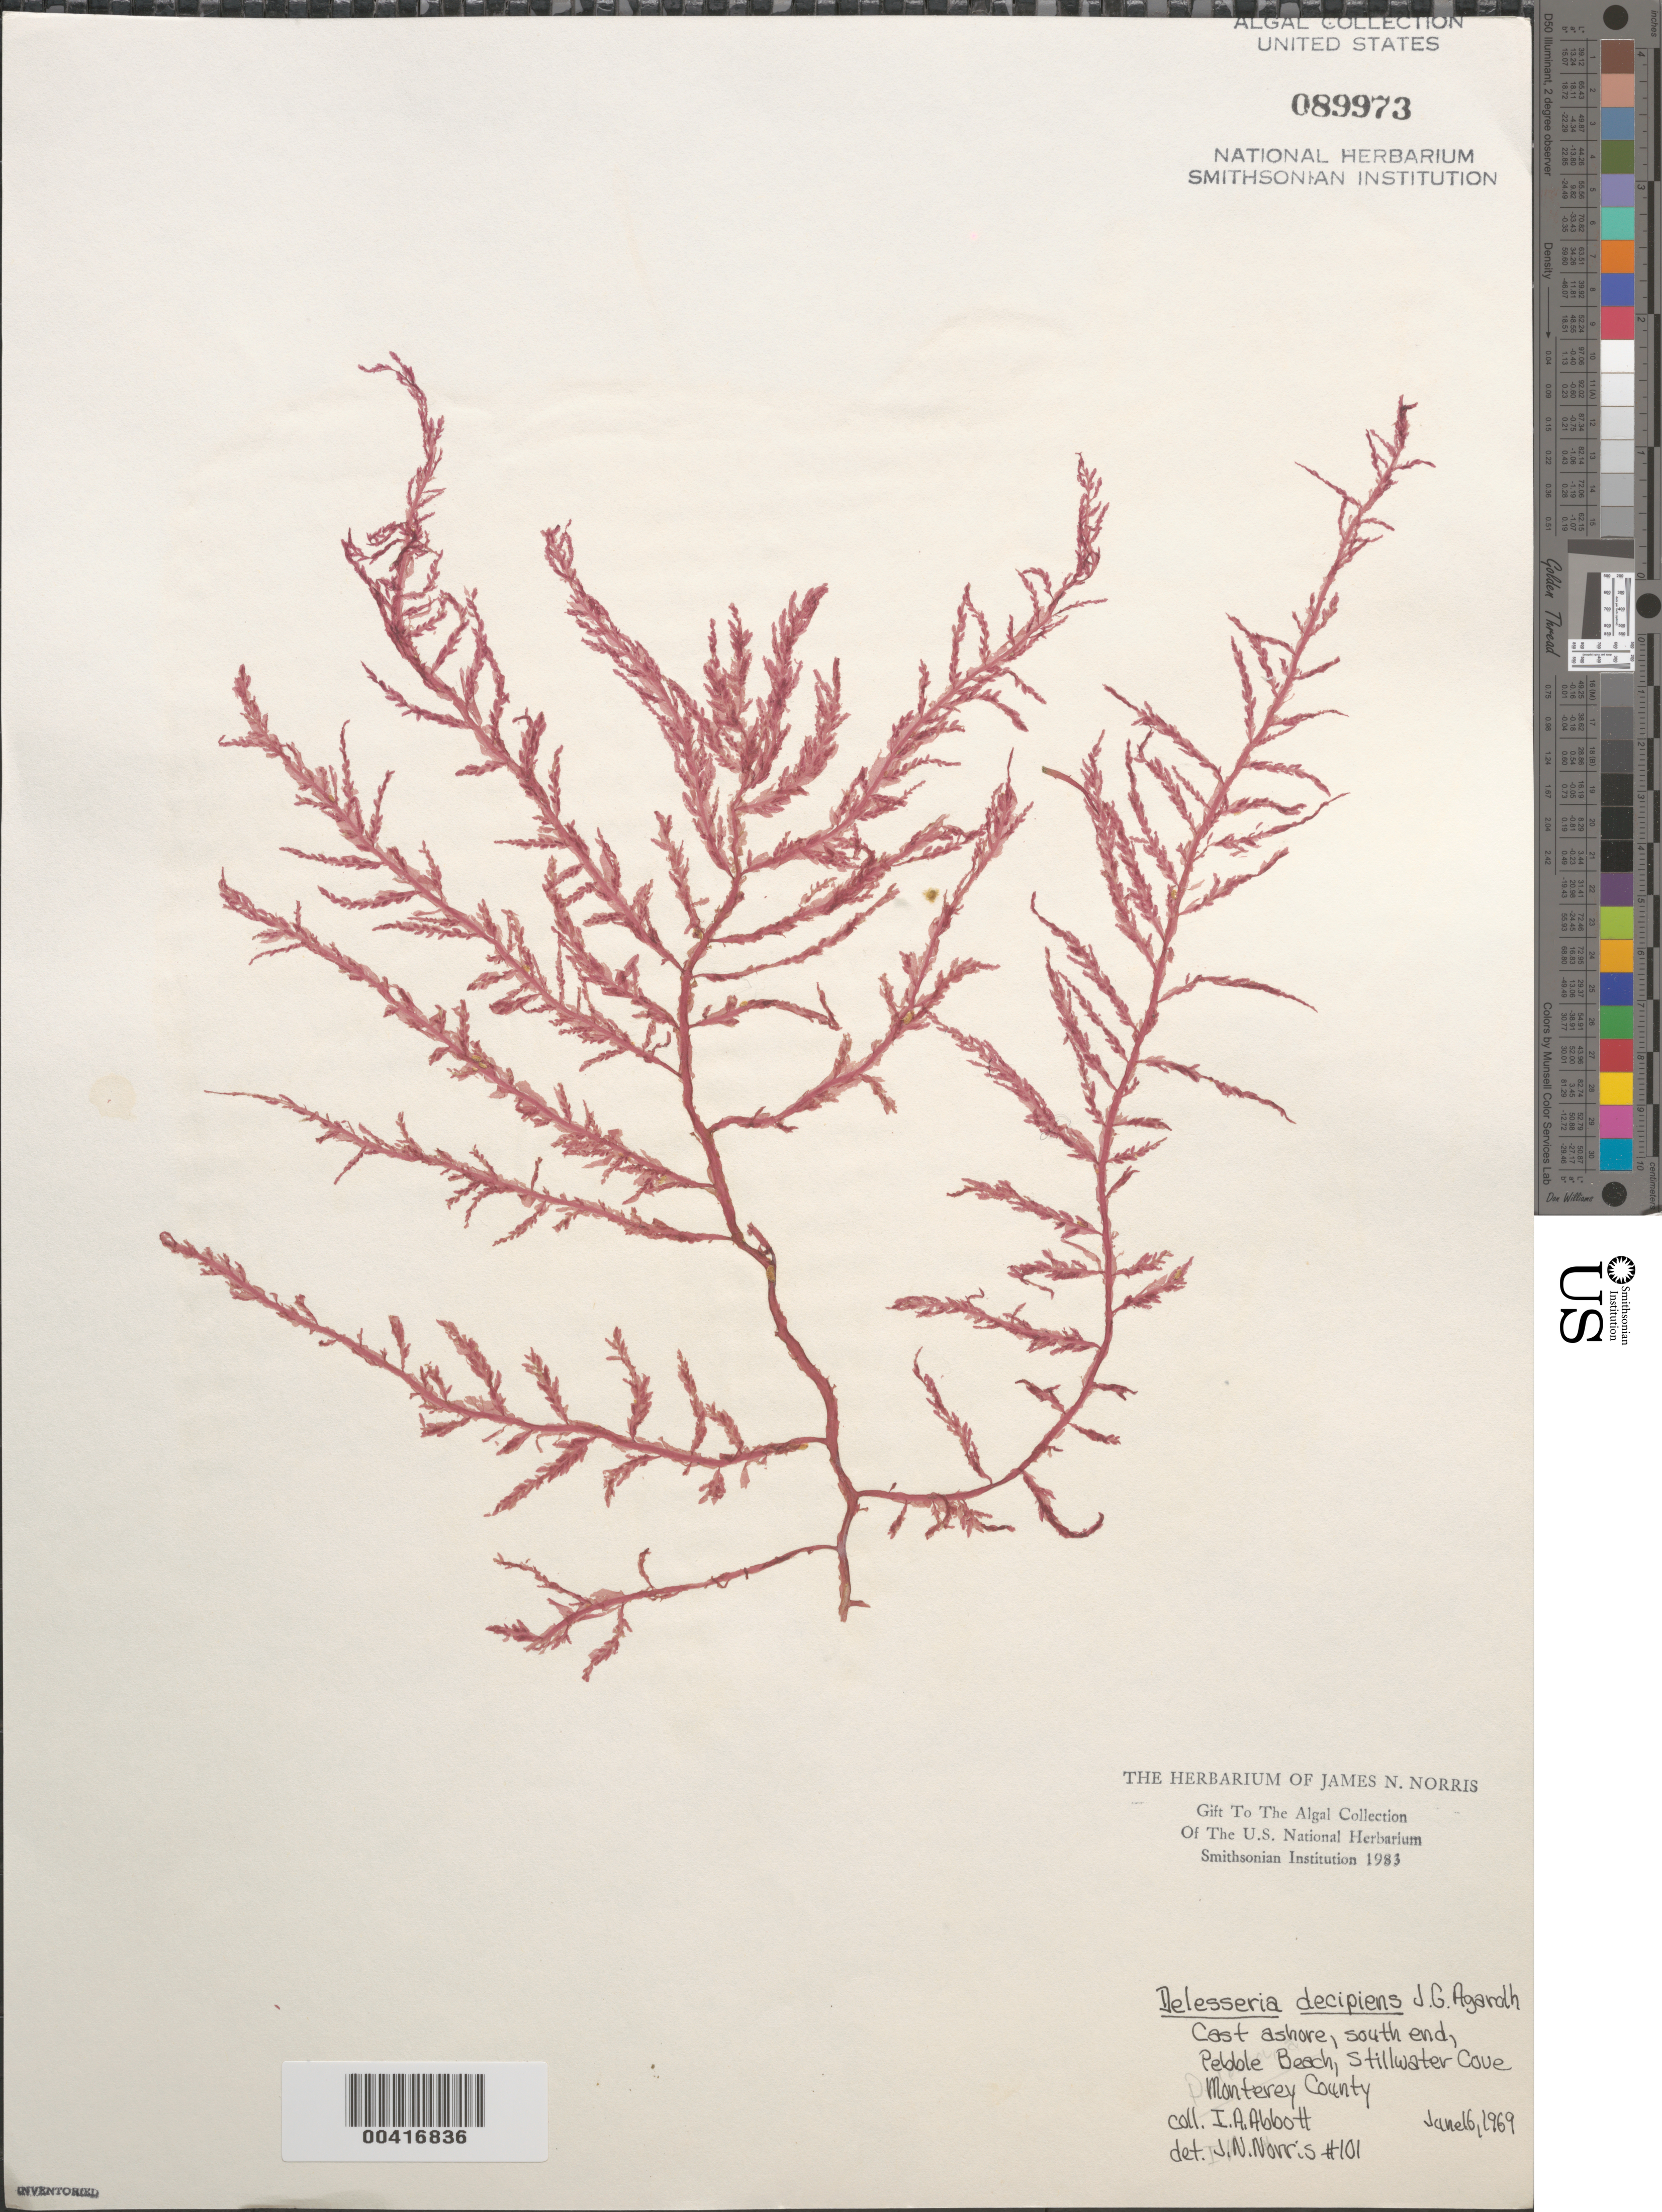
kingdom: Plantae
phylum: Rhodophyta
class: Florideophyceae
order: Ceramiales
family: Delesseriaceae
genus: Cumathamnion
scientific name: Cumathamnion decipiens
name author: (J. Agardh) M.J. Wynne & G.W. Saunders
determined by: Algae name updating Project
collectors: I. A. Abbott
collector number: JN-101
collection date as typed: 16 Jun 1969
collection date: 1969-06-16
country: United States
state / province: California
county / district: Monterey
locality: Pebble Beach, Stillwater Cove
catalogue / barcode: US 89973